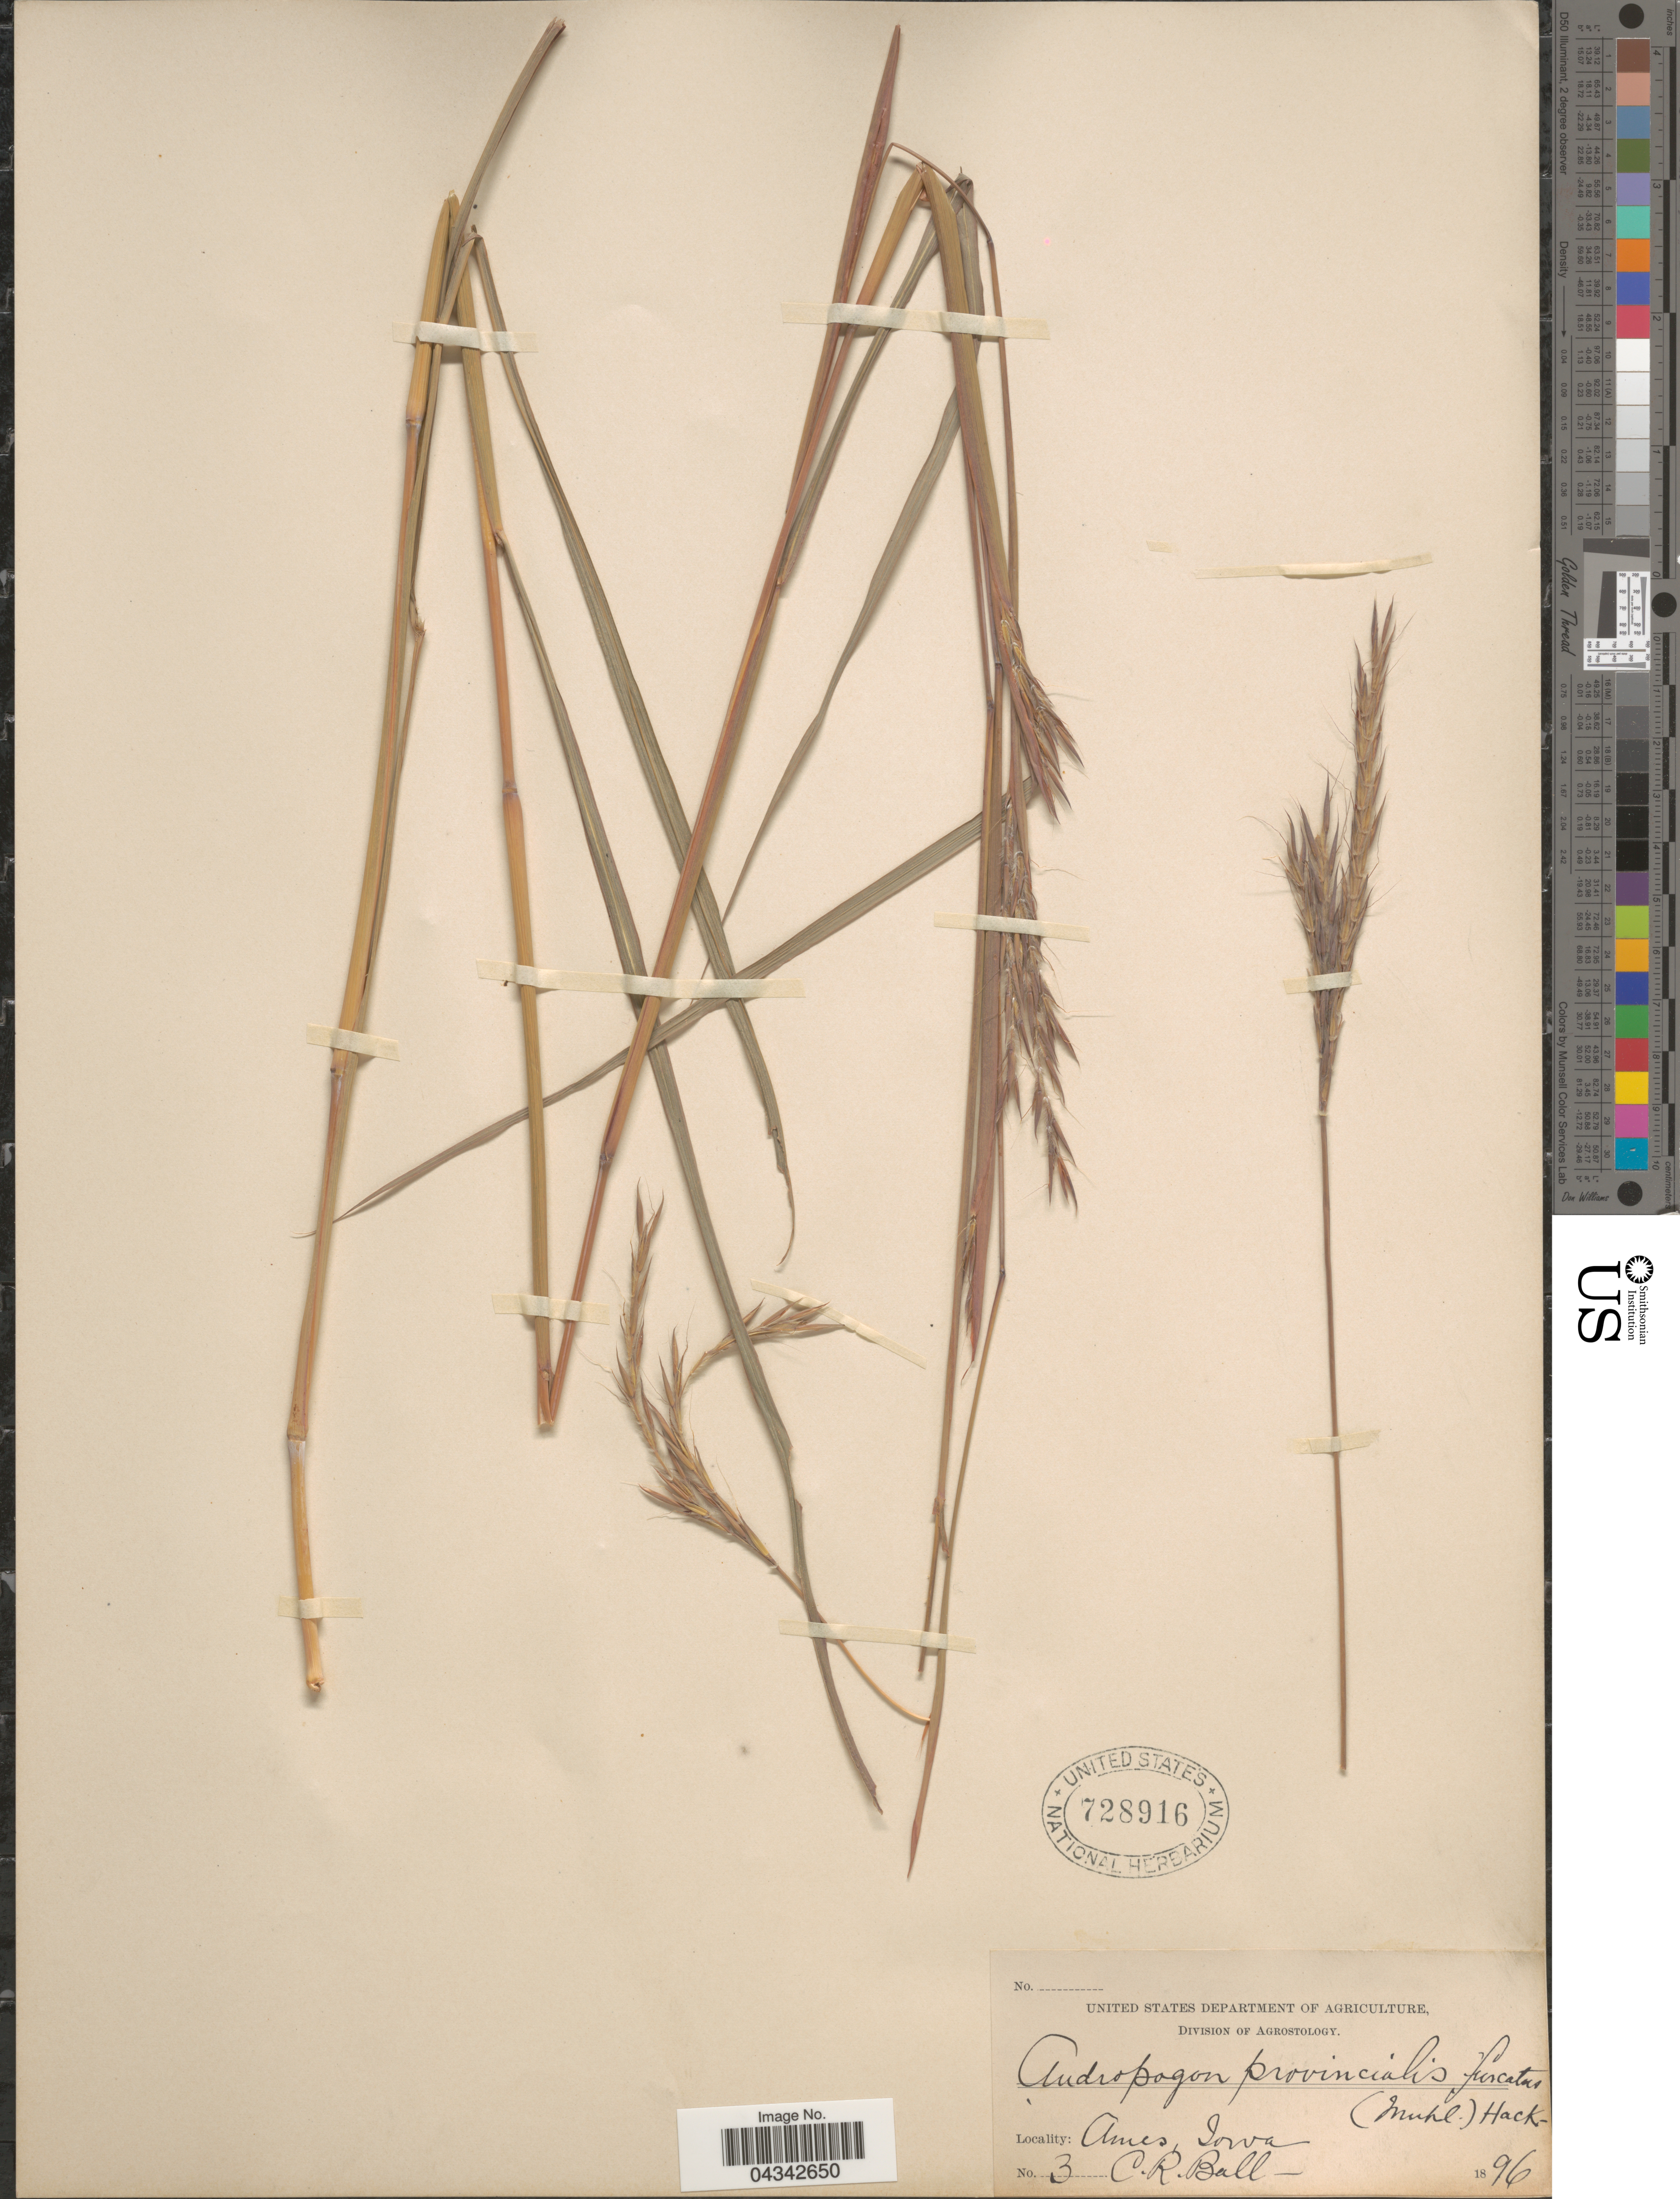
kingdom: Plantae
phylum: Tracheophyta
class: Liliopsida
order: Poales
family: Poaceae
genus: Andropogon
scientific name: Andropogon gerardii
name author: Vitman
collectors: C. R. Ball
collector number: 3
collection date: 1896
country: United States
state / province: Iowa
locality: Ames.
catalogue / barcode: US 728916